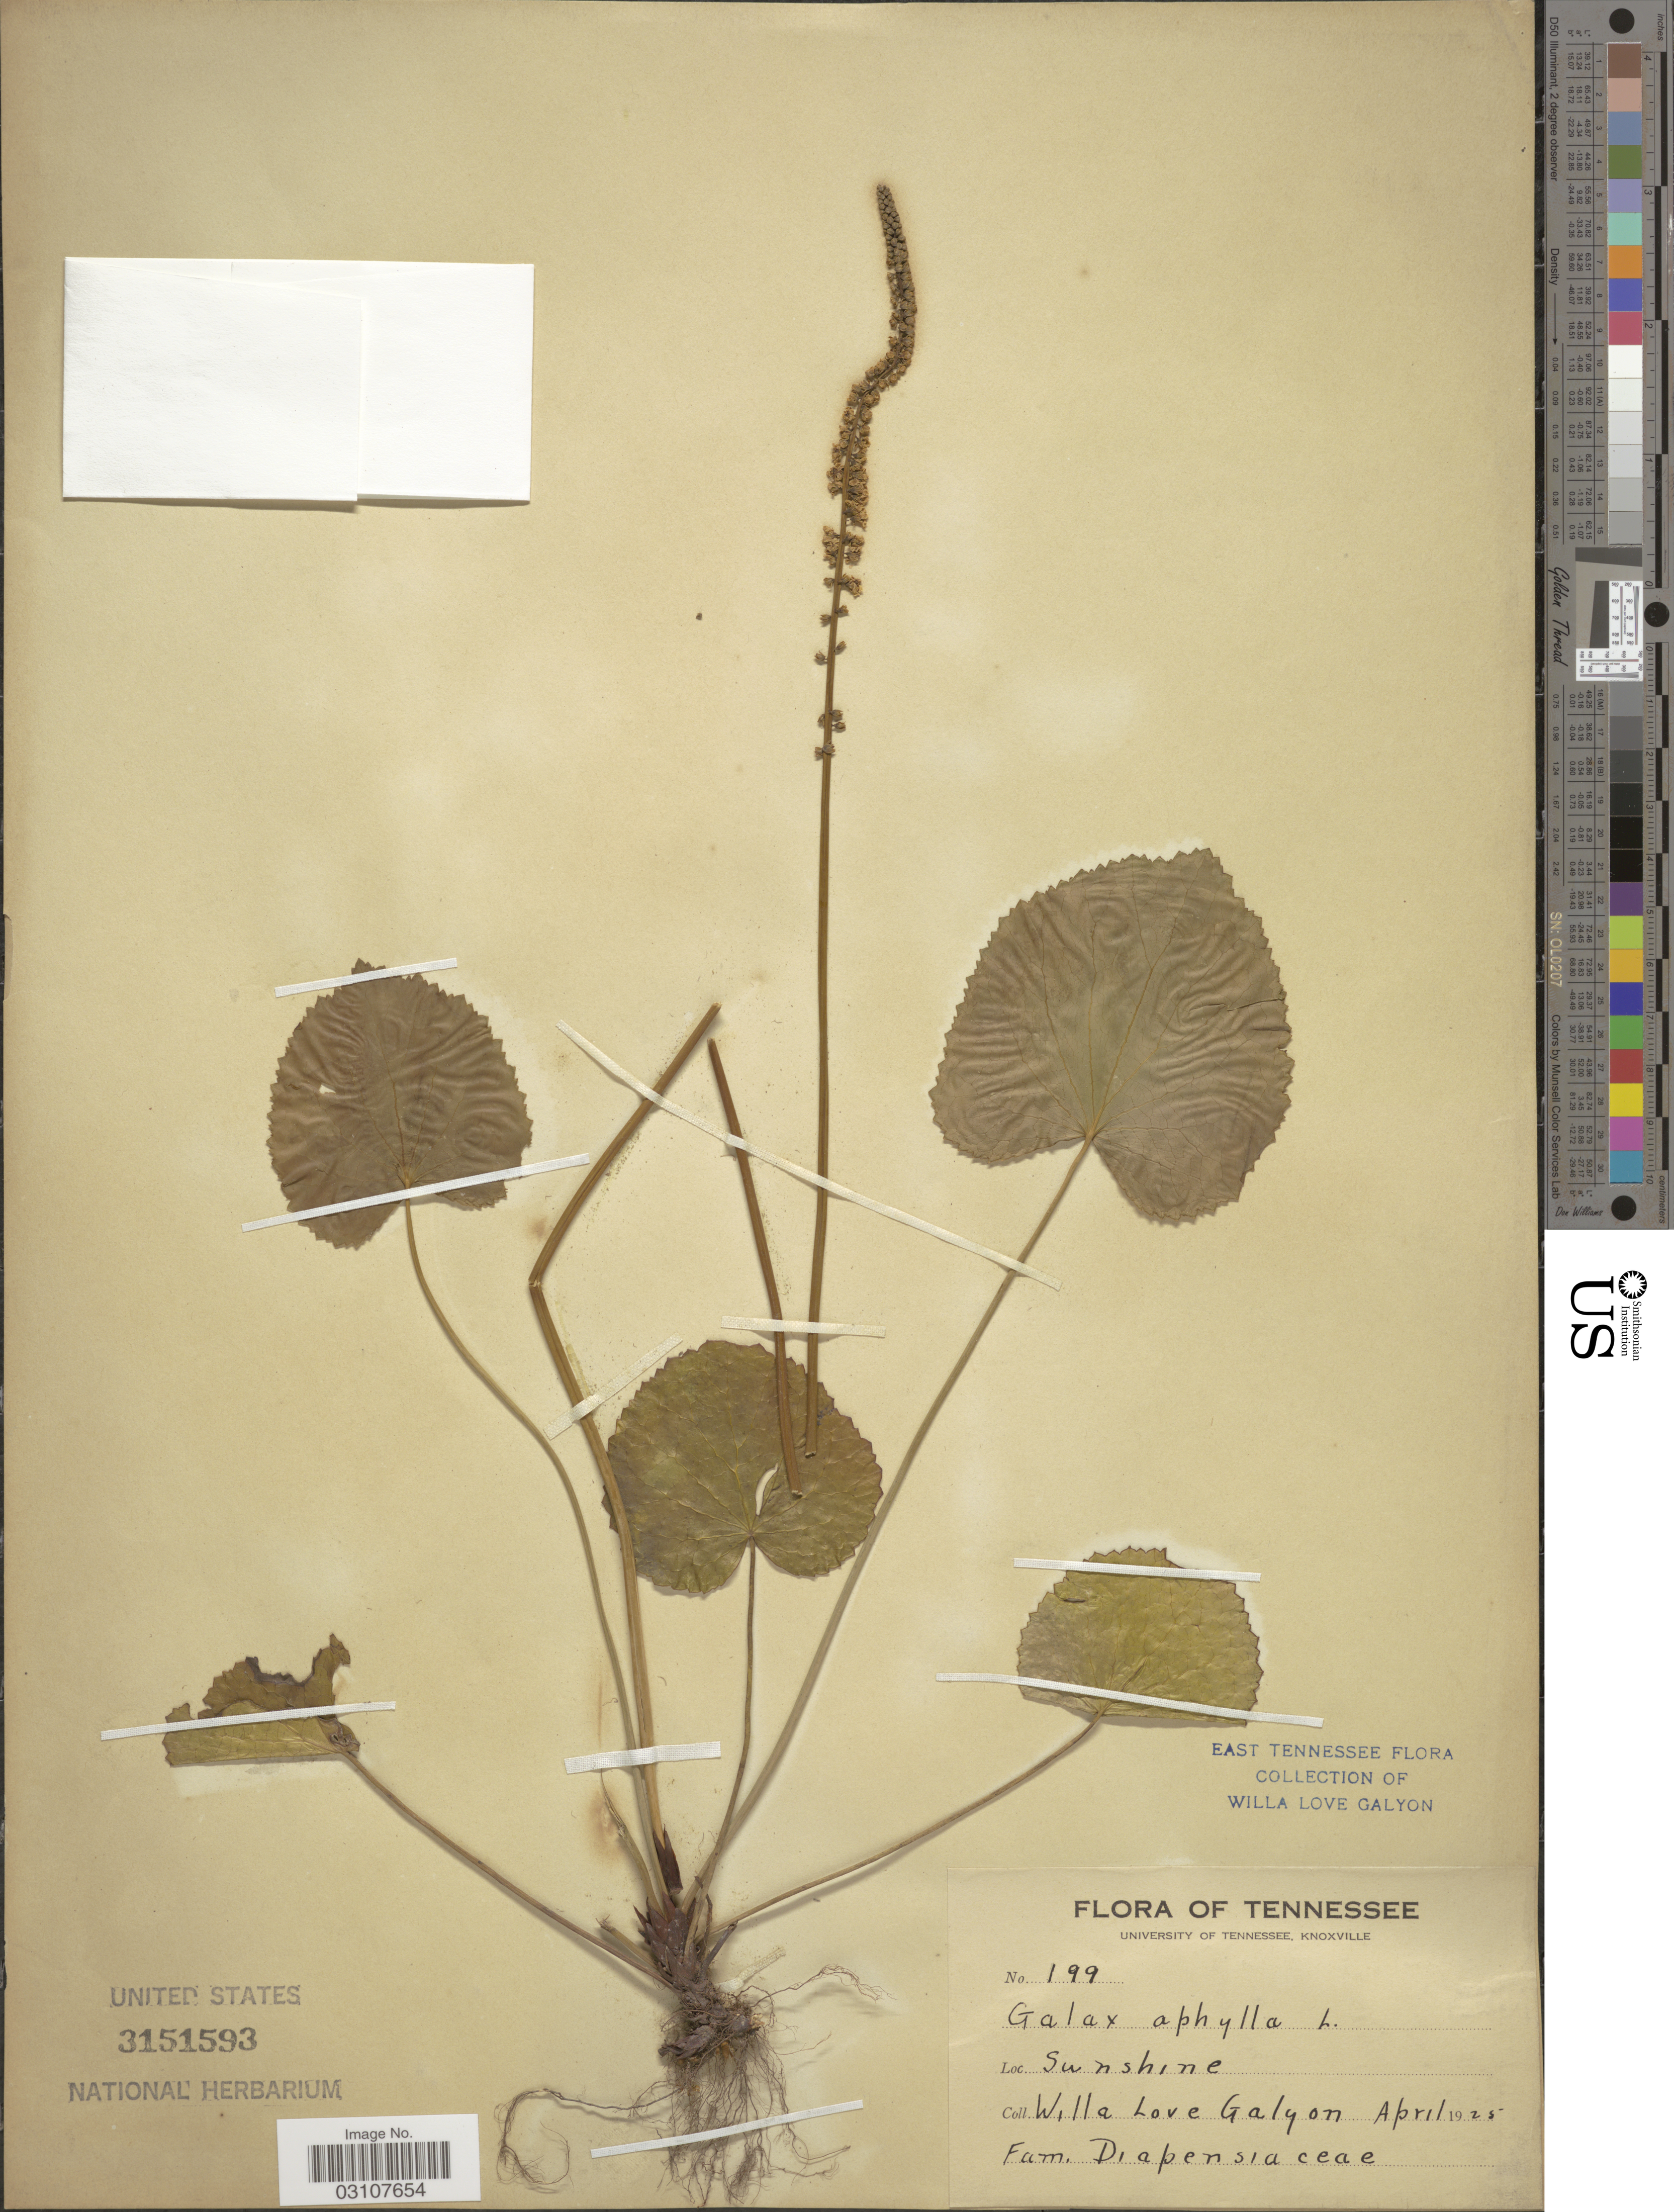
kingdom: Plantae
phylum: Tracheophyta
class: Magnoliopsida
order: Ericales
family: Diapensiaceae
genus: Galax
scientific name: Galax urceolata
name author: (Poir.) Brummitt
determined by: Gaynor, Michelle L., (FLAS), University of Florida (UNITED STATES)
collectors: W. Galyon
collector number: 199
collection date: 1925-04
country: United States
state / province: Tennessee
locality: Sunshine.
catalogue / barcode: US 3151593